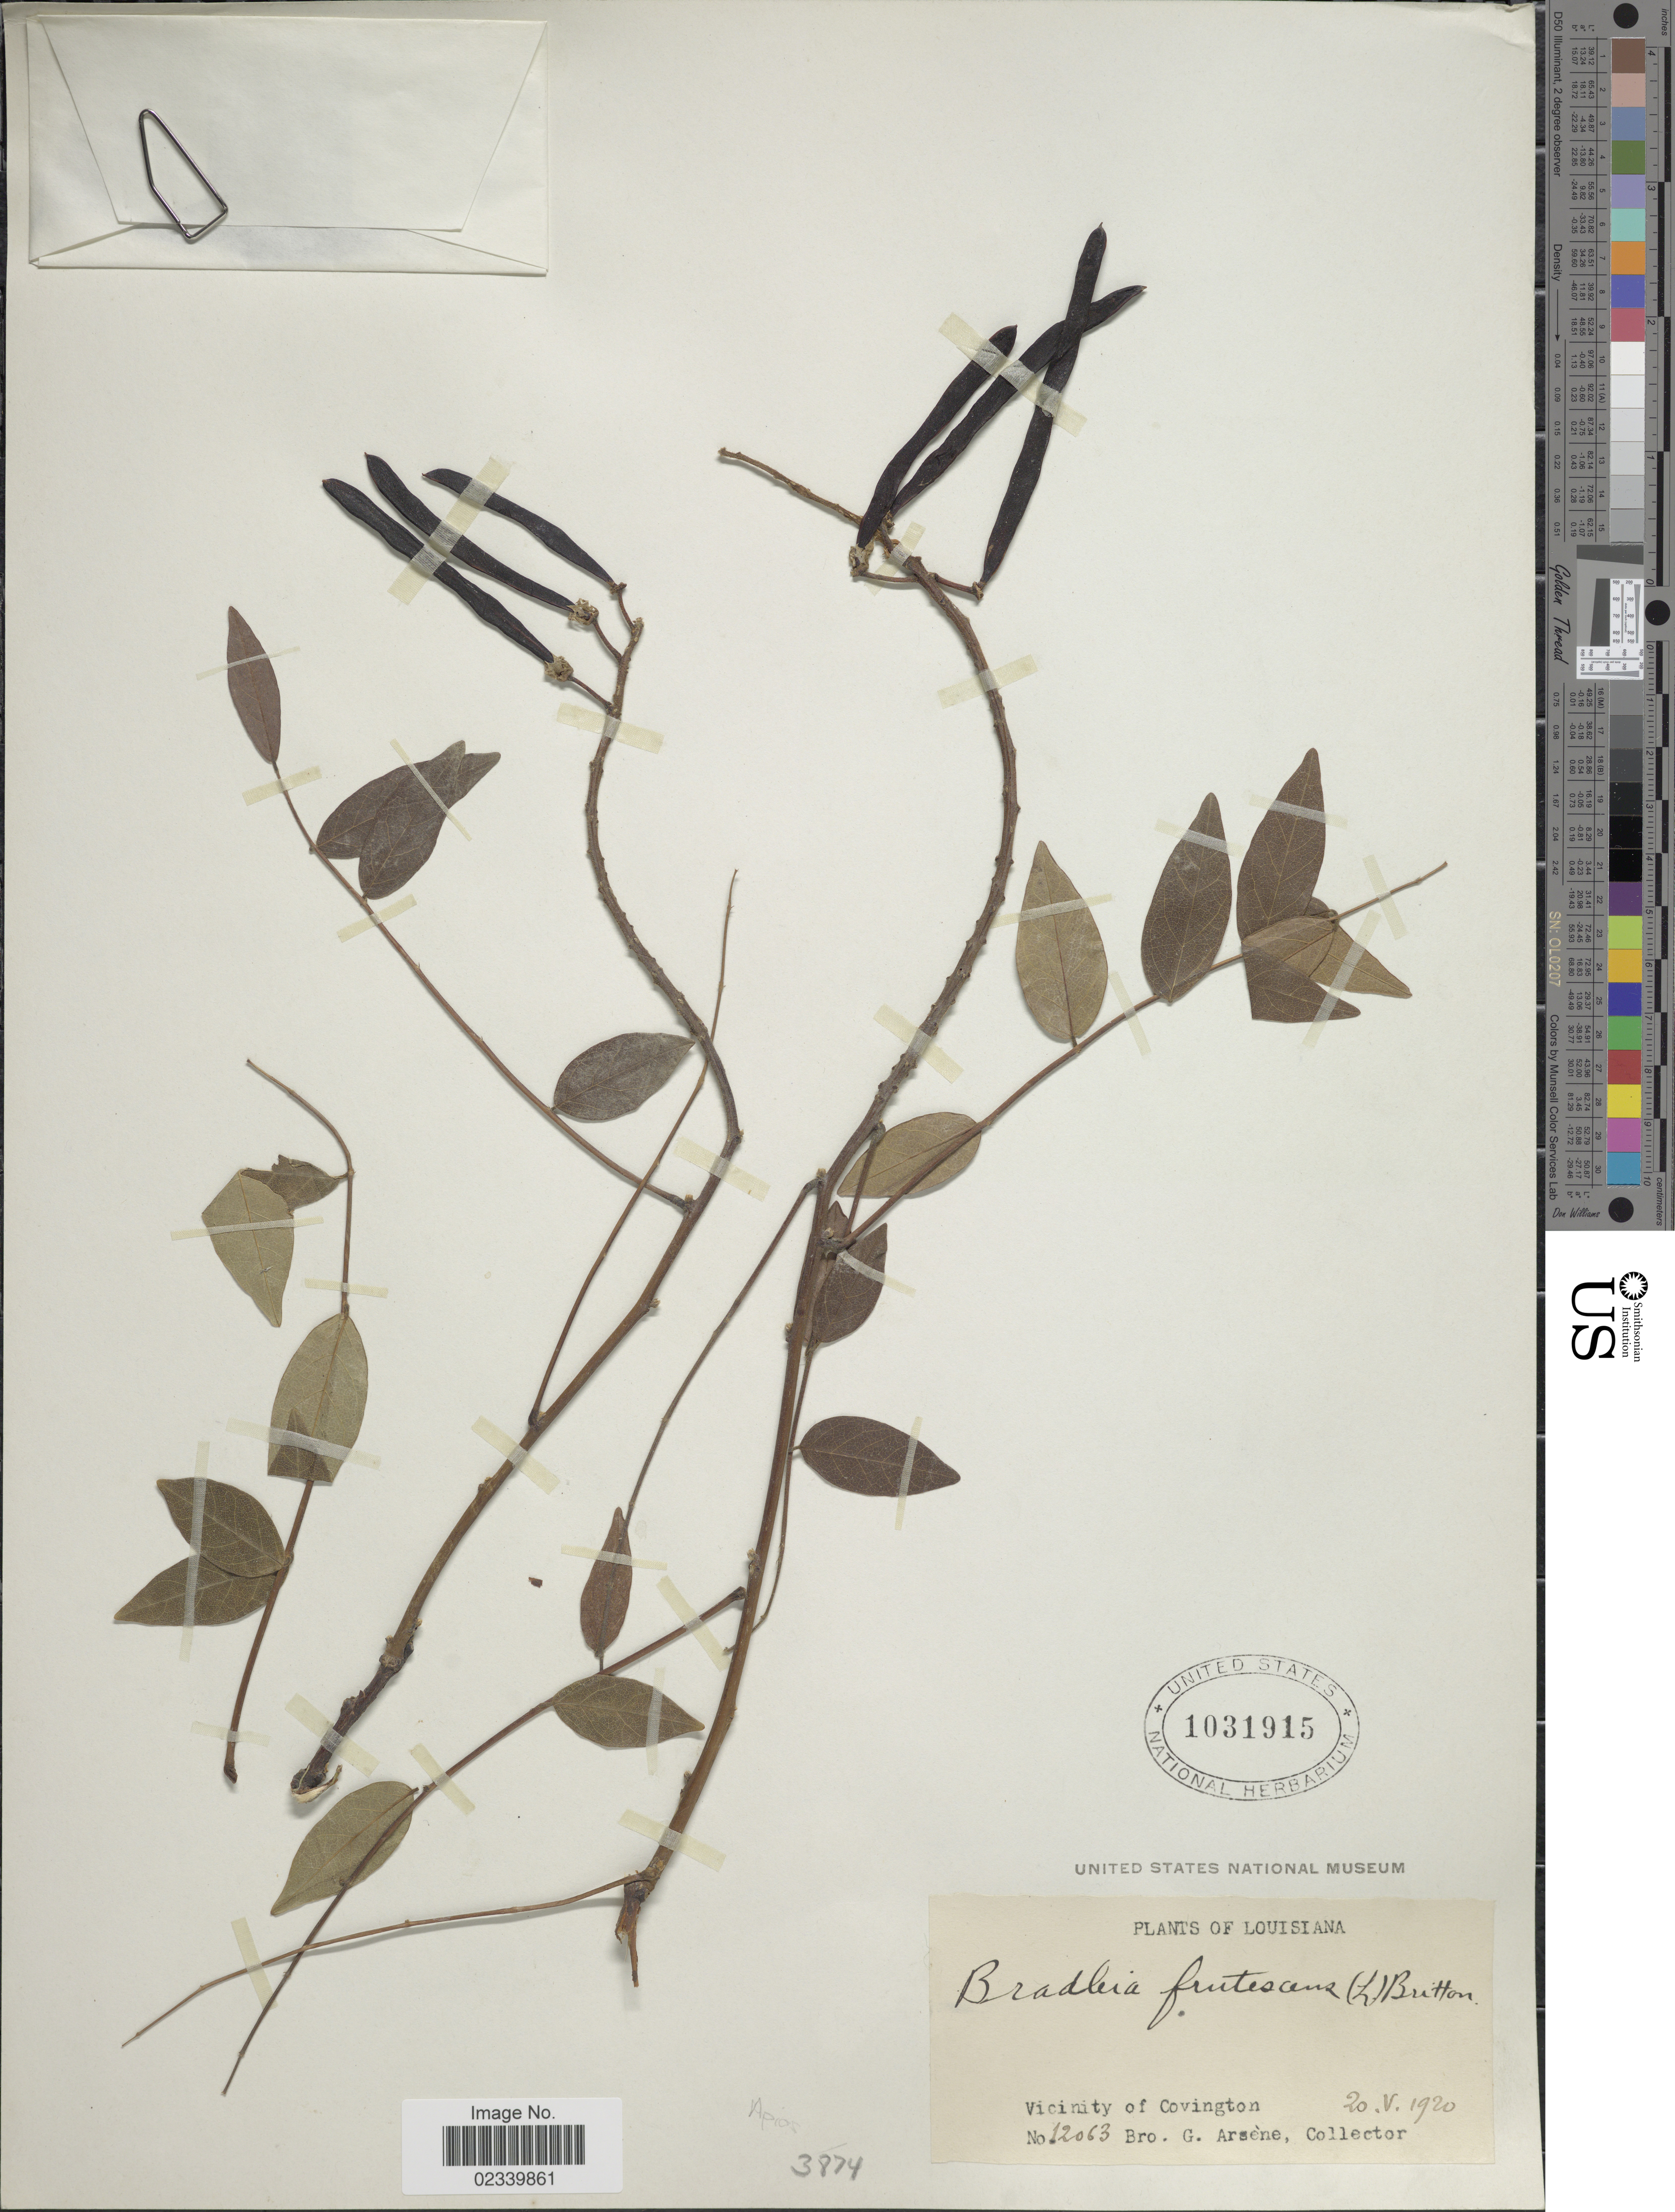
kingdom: Plantae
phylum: Tracheophyta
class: Magnoliopsida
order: Fabales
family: Fabaceae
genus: Apios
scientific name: Apios frutescens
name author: (L.) Pursh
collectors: Bro. G. Arsène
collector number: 12063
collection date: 1920-05-20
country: United States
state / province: Louisiana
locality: Vicinity of Covington. Louisiana.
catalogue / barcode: US 1031915